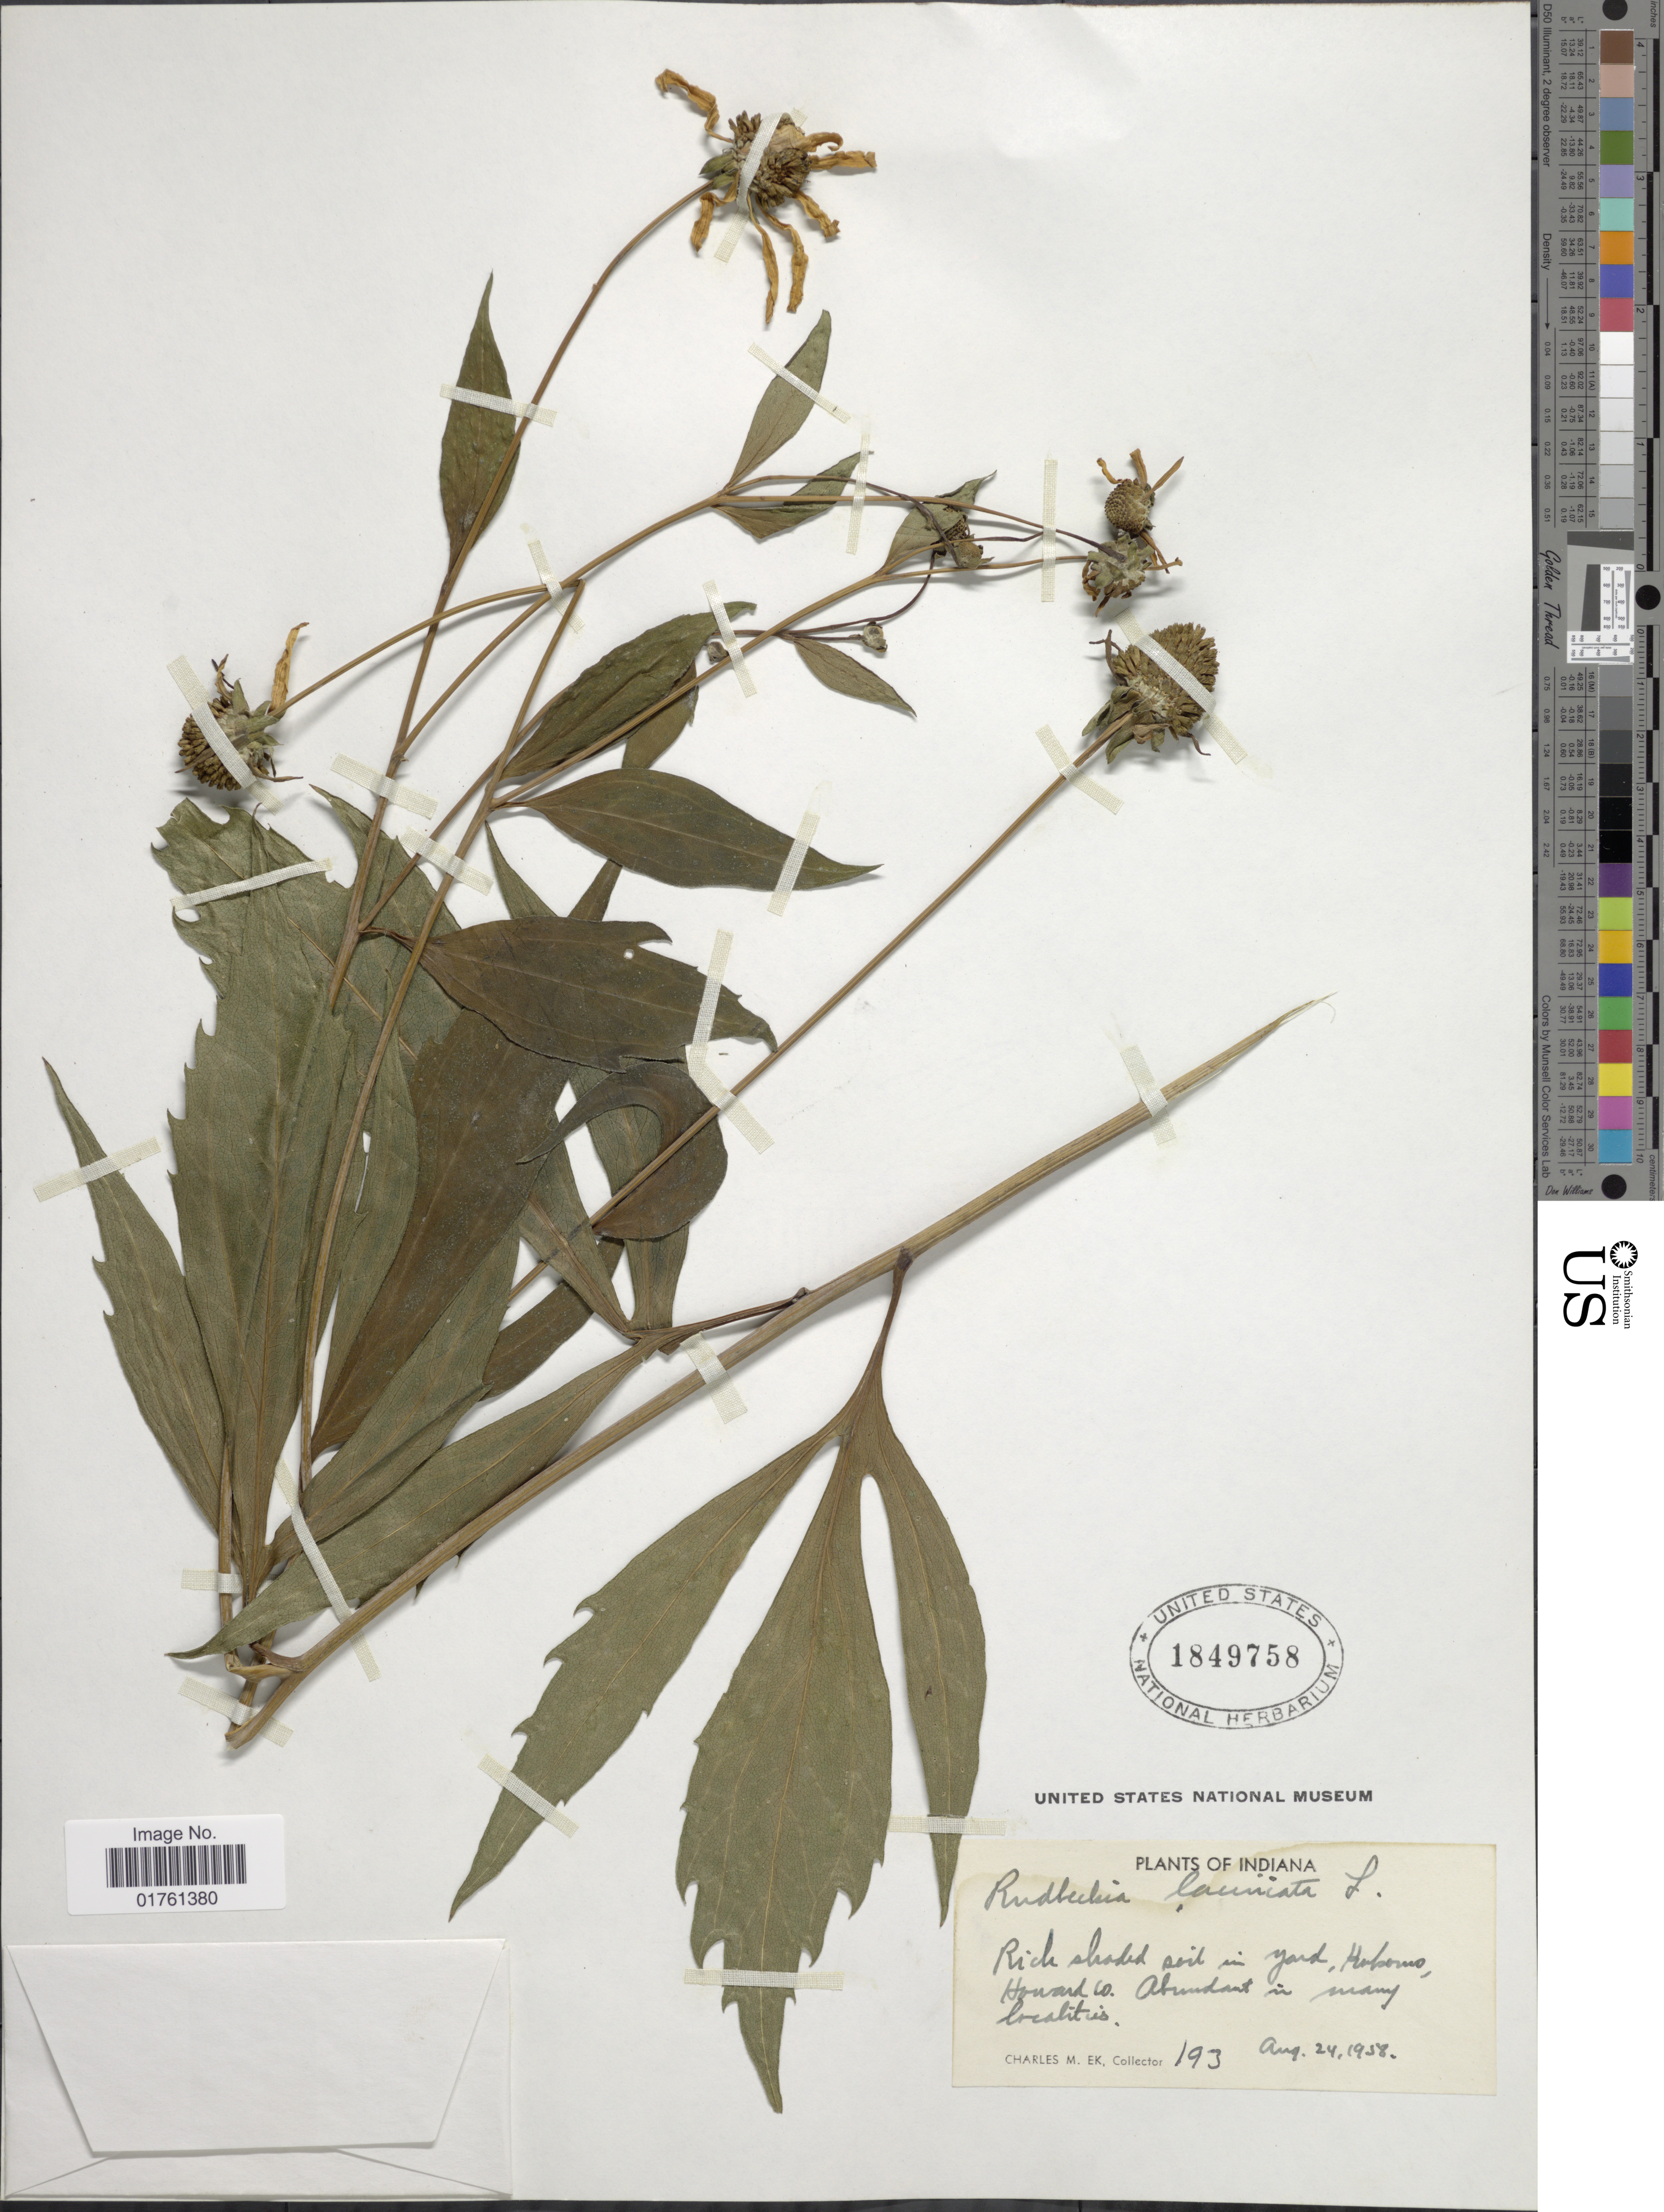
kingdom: Plantae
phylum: Tracheophyta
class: Magnoliopsida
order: Asterales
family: Asteraceae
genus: Rudbeckia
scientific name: Rudbeckia laciniata var. laciniata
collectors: C. Ek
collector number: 193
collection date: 1958-08-24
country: United States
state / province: Indiana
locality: Rich shaded soil in Yard, Holsomo Howard Co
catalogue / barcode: US 1849758